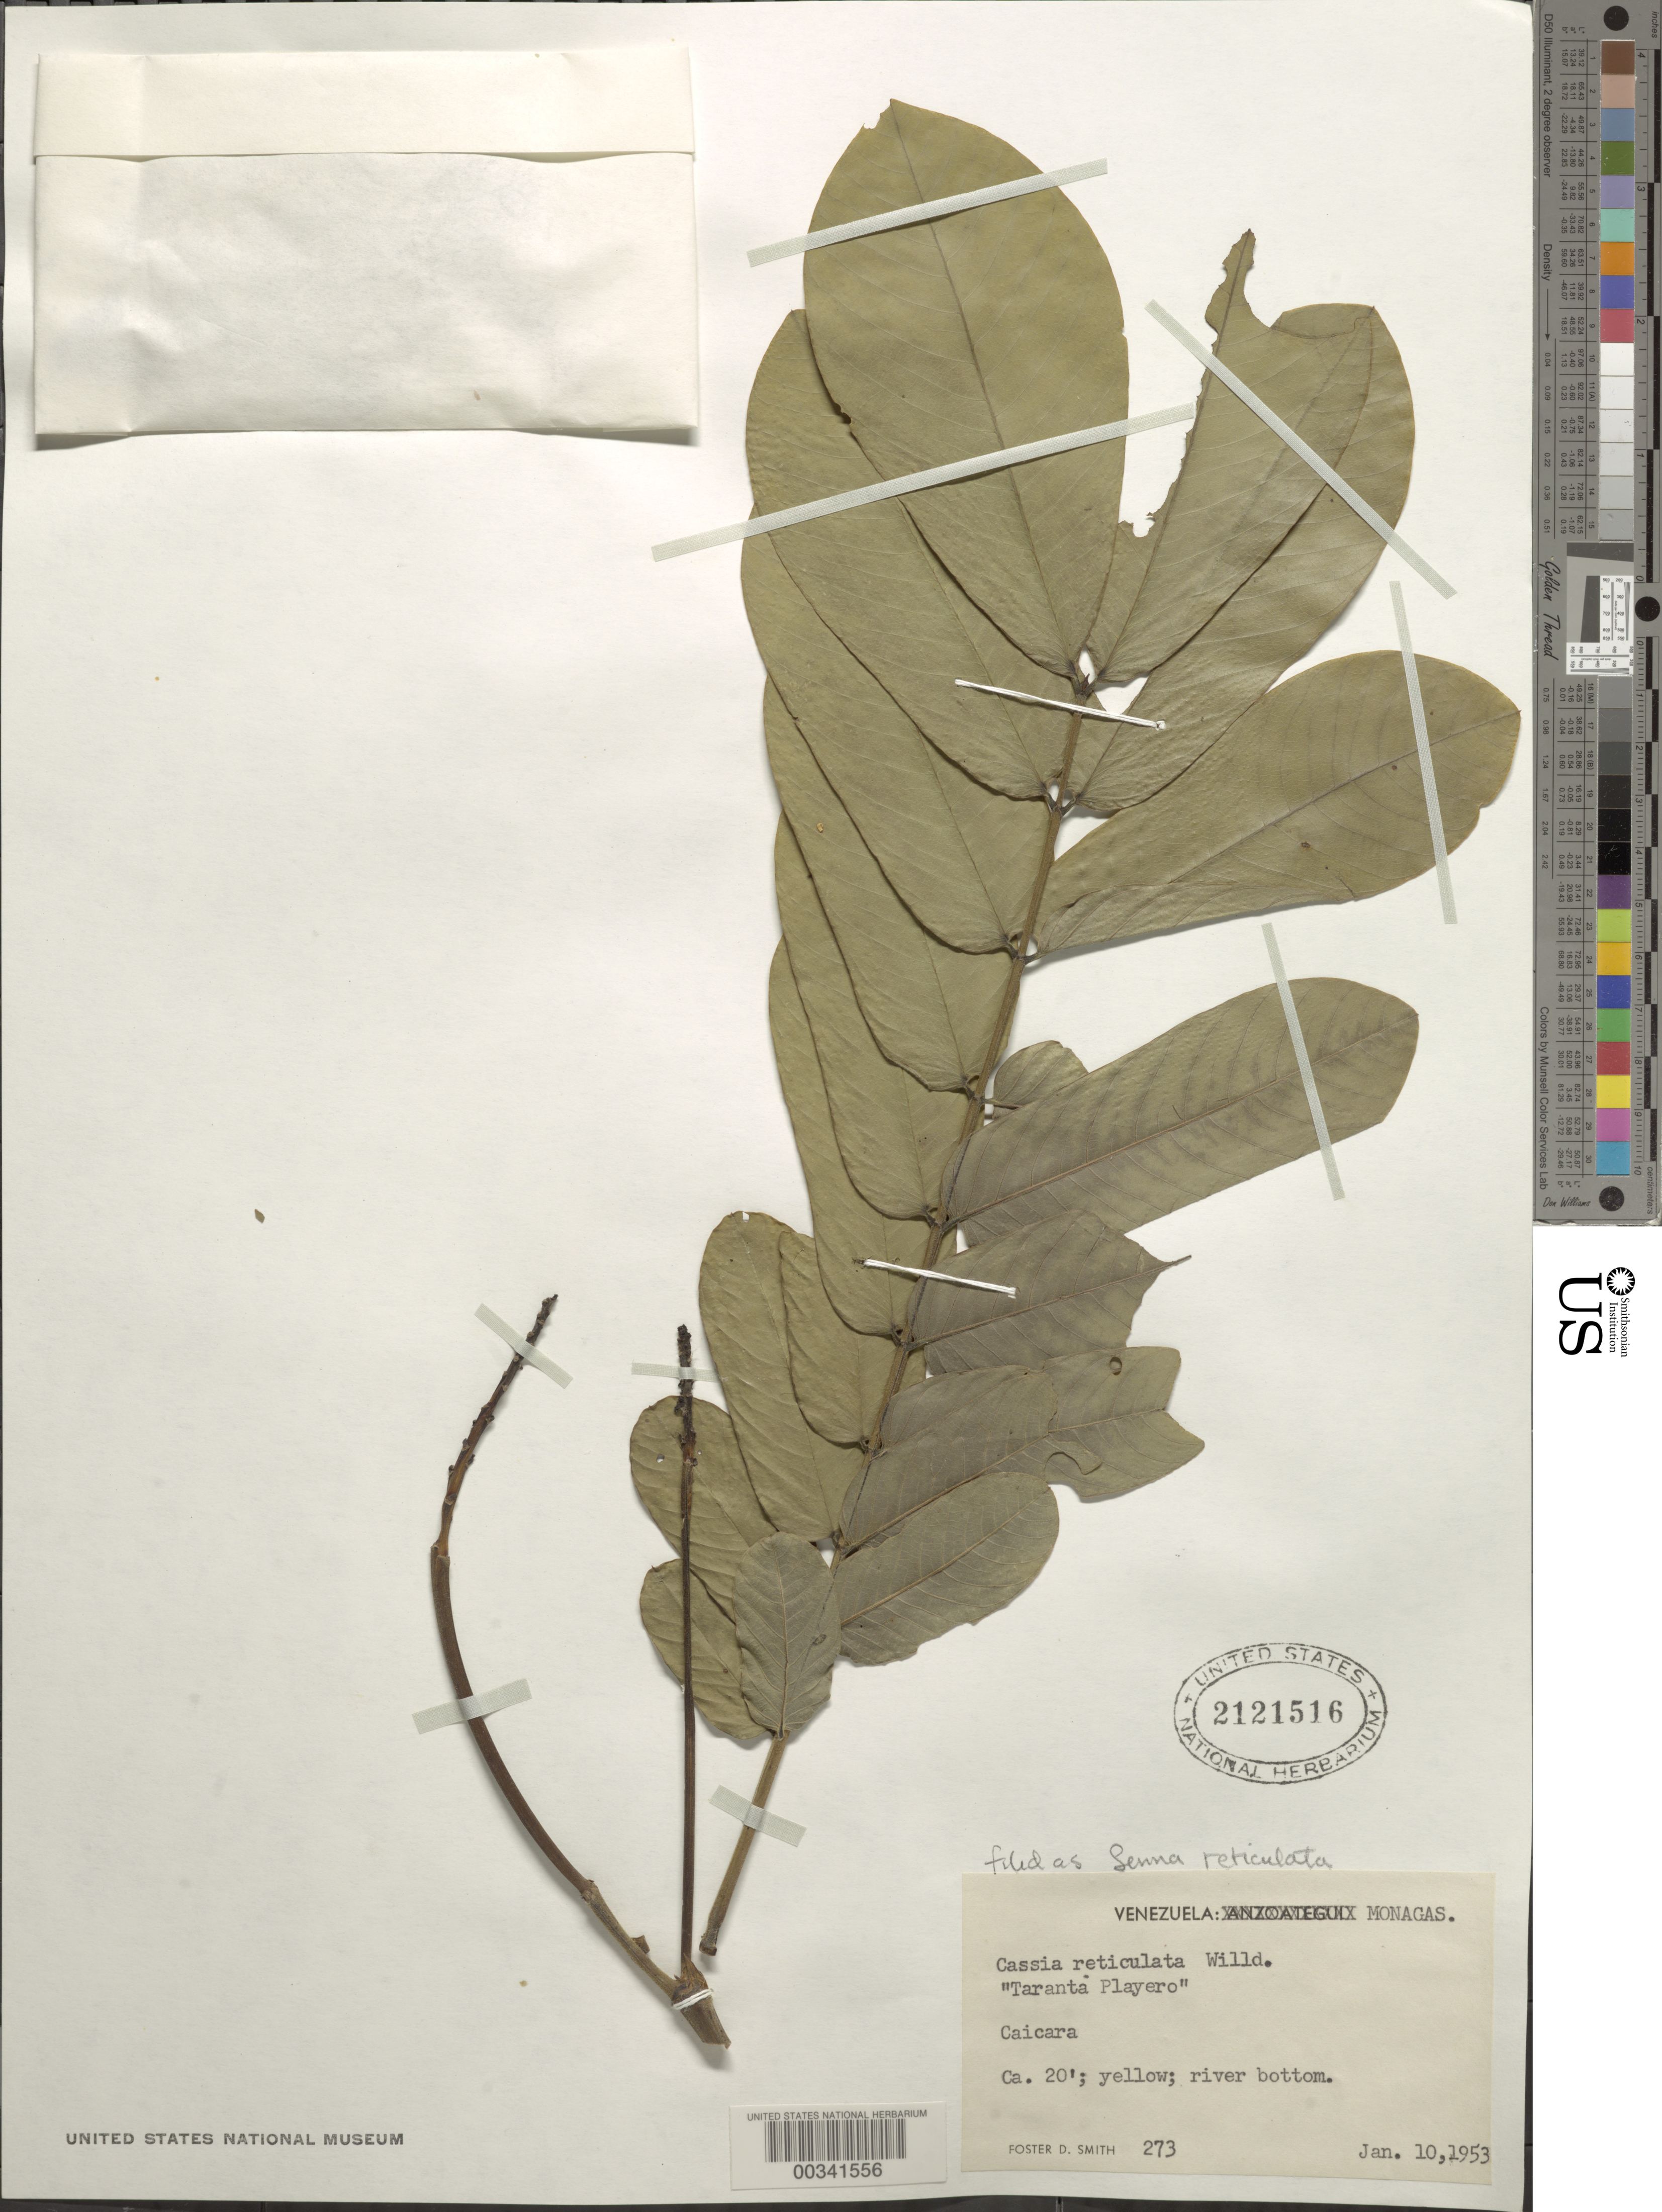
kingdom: Plantae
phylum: Tracheophyta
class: Magnoliopsida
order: Fabales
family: Fabaceae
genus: Senna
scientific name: Senna reticulata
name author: (Willd.) H.S. Irwin & Barneby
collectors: F. Smith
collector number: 273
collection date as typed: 10 Jan 1953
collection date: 1953-01-10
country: Venezuela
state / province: Monagas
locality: Caicara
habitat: River bottom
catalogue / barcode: US 2121516